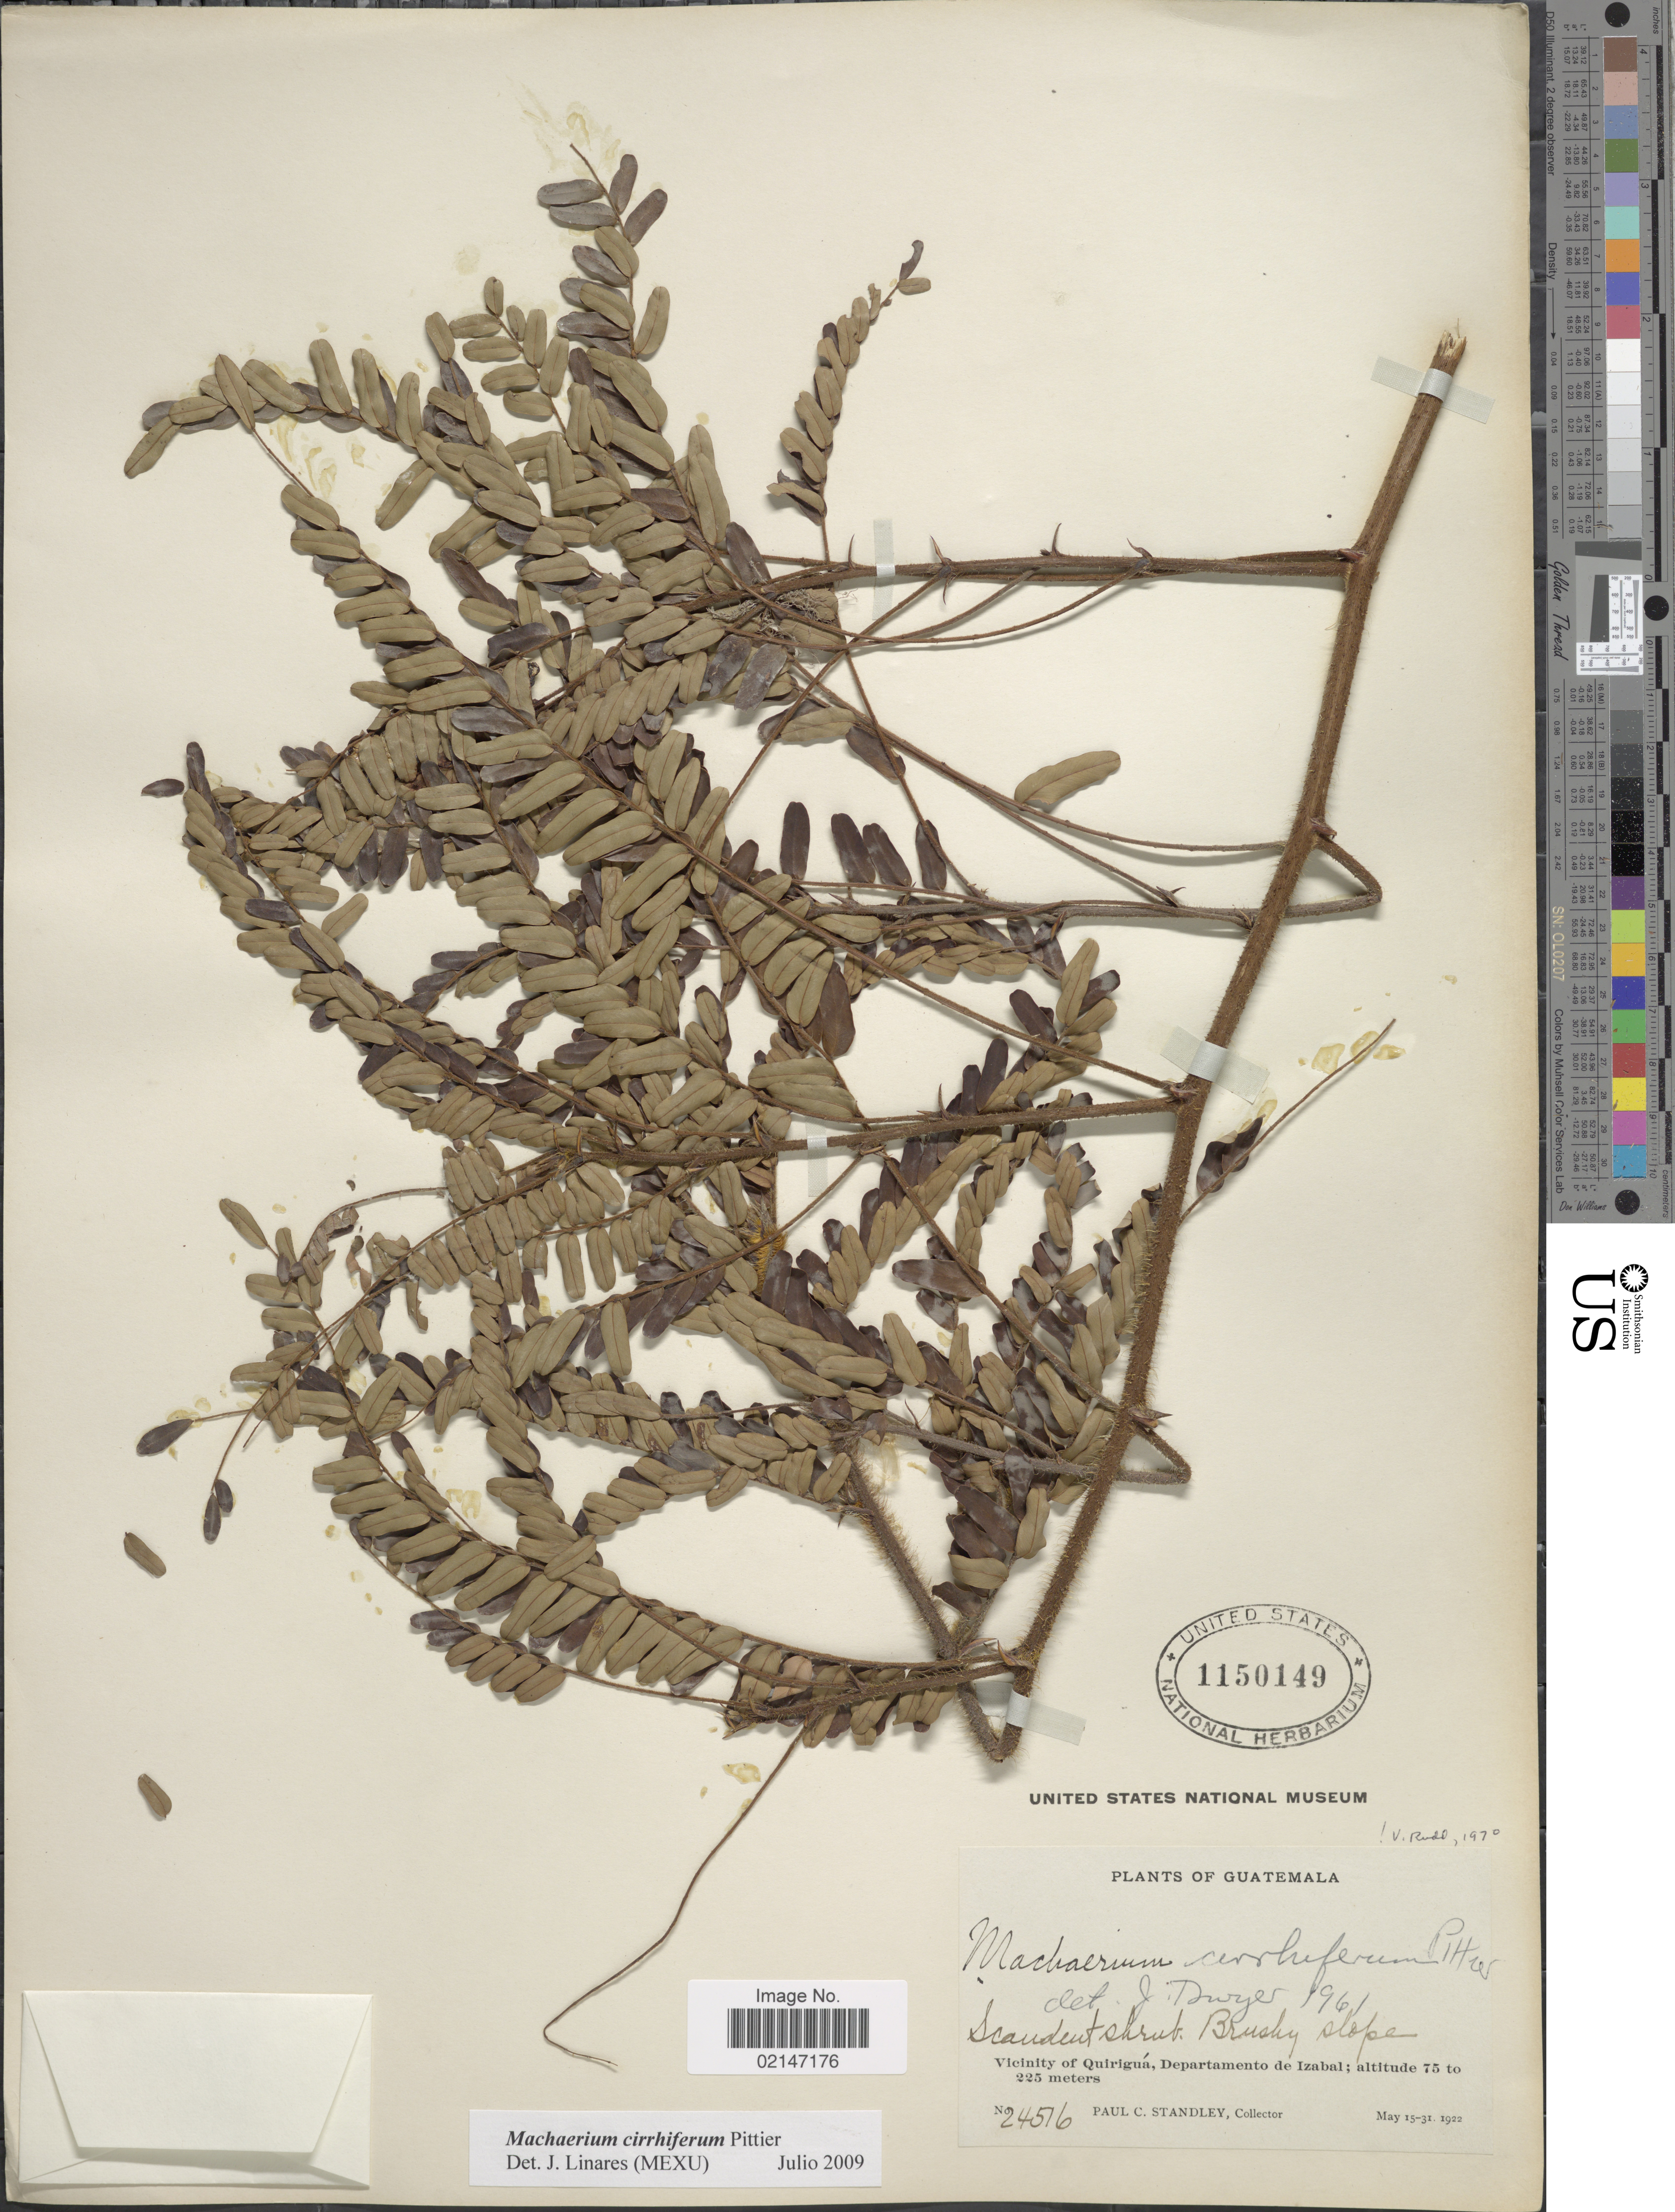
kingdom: Plantae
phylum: Tracheophyta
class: Magnoliopsida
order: Fabales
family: Fabaceae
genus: Machaerium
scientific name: Machaerium cirrhiferum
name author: Pittier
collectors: P. C. Standley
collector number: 24516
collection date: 1922-05-15/1922-05-31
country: Guatemala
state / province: Izabal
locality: Brushy slope, Vicinity of Quiriguá, Departamento de Izabal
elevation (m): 75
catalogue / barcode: US 1150149